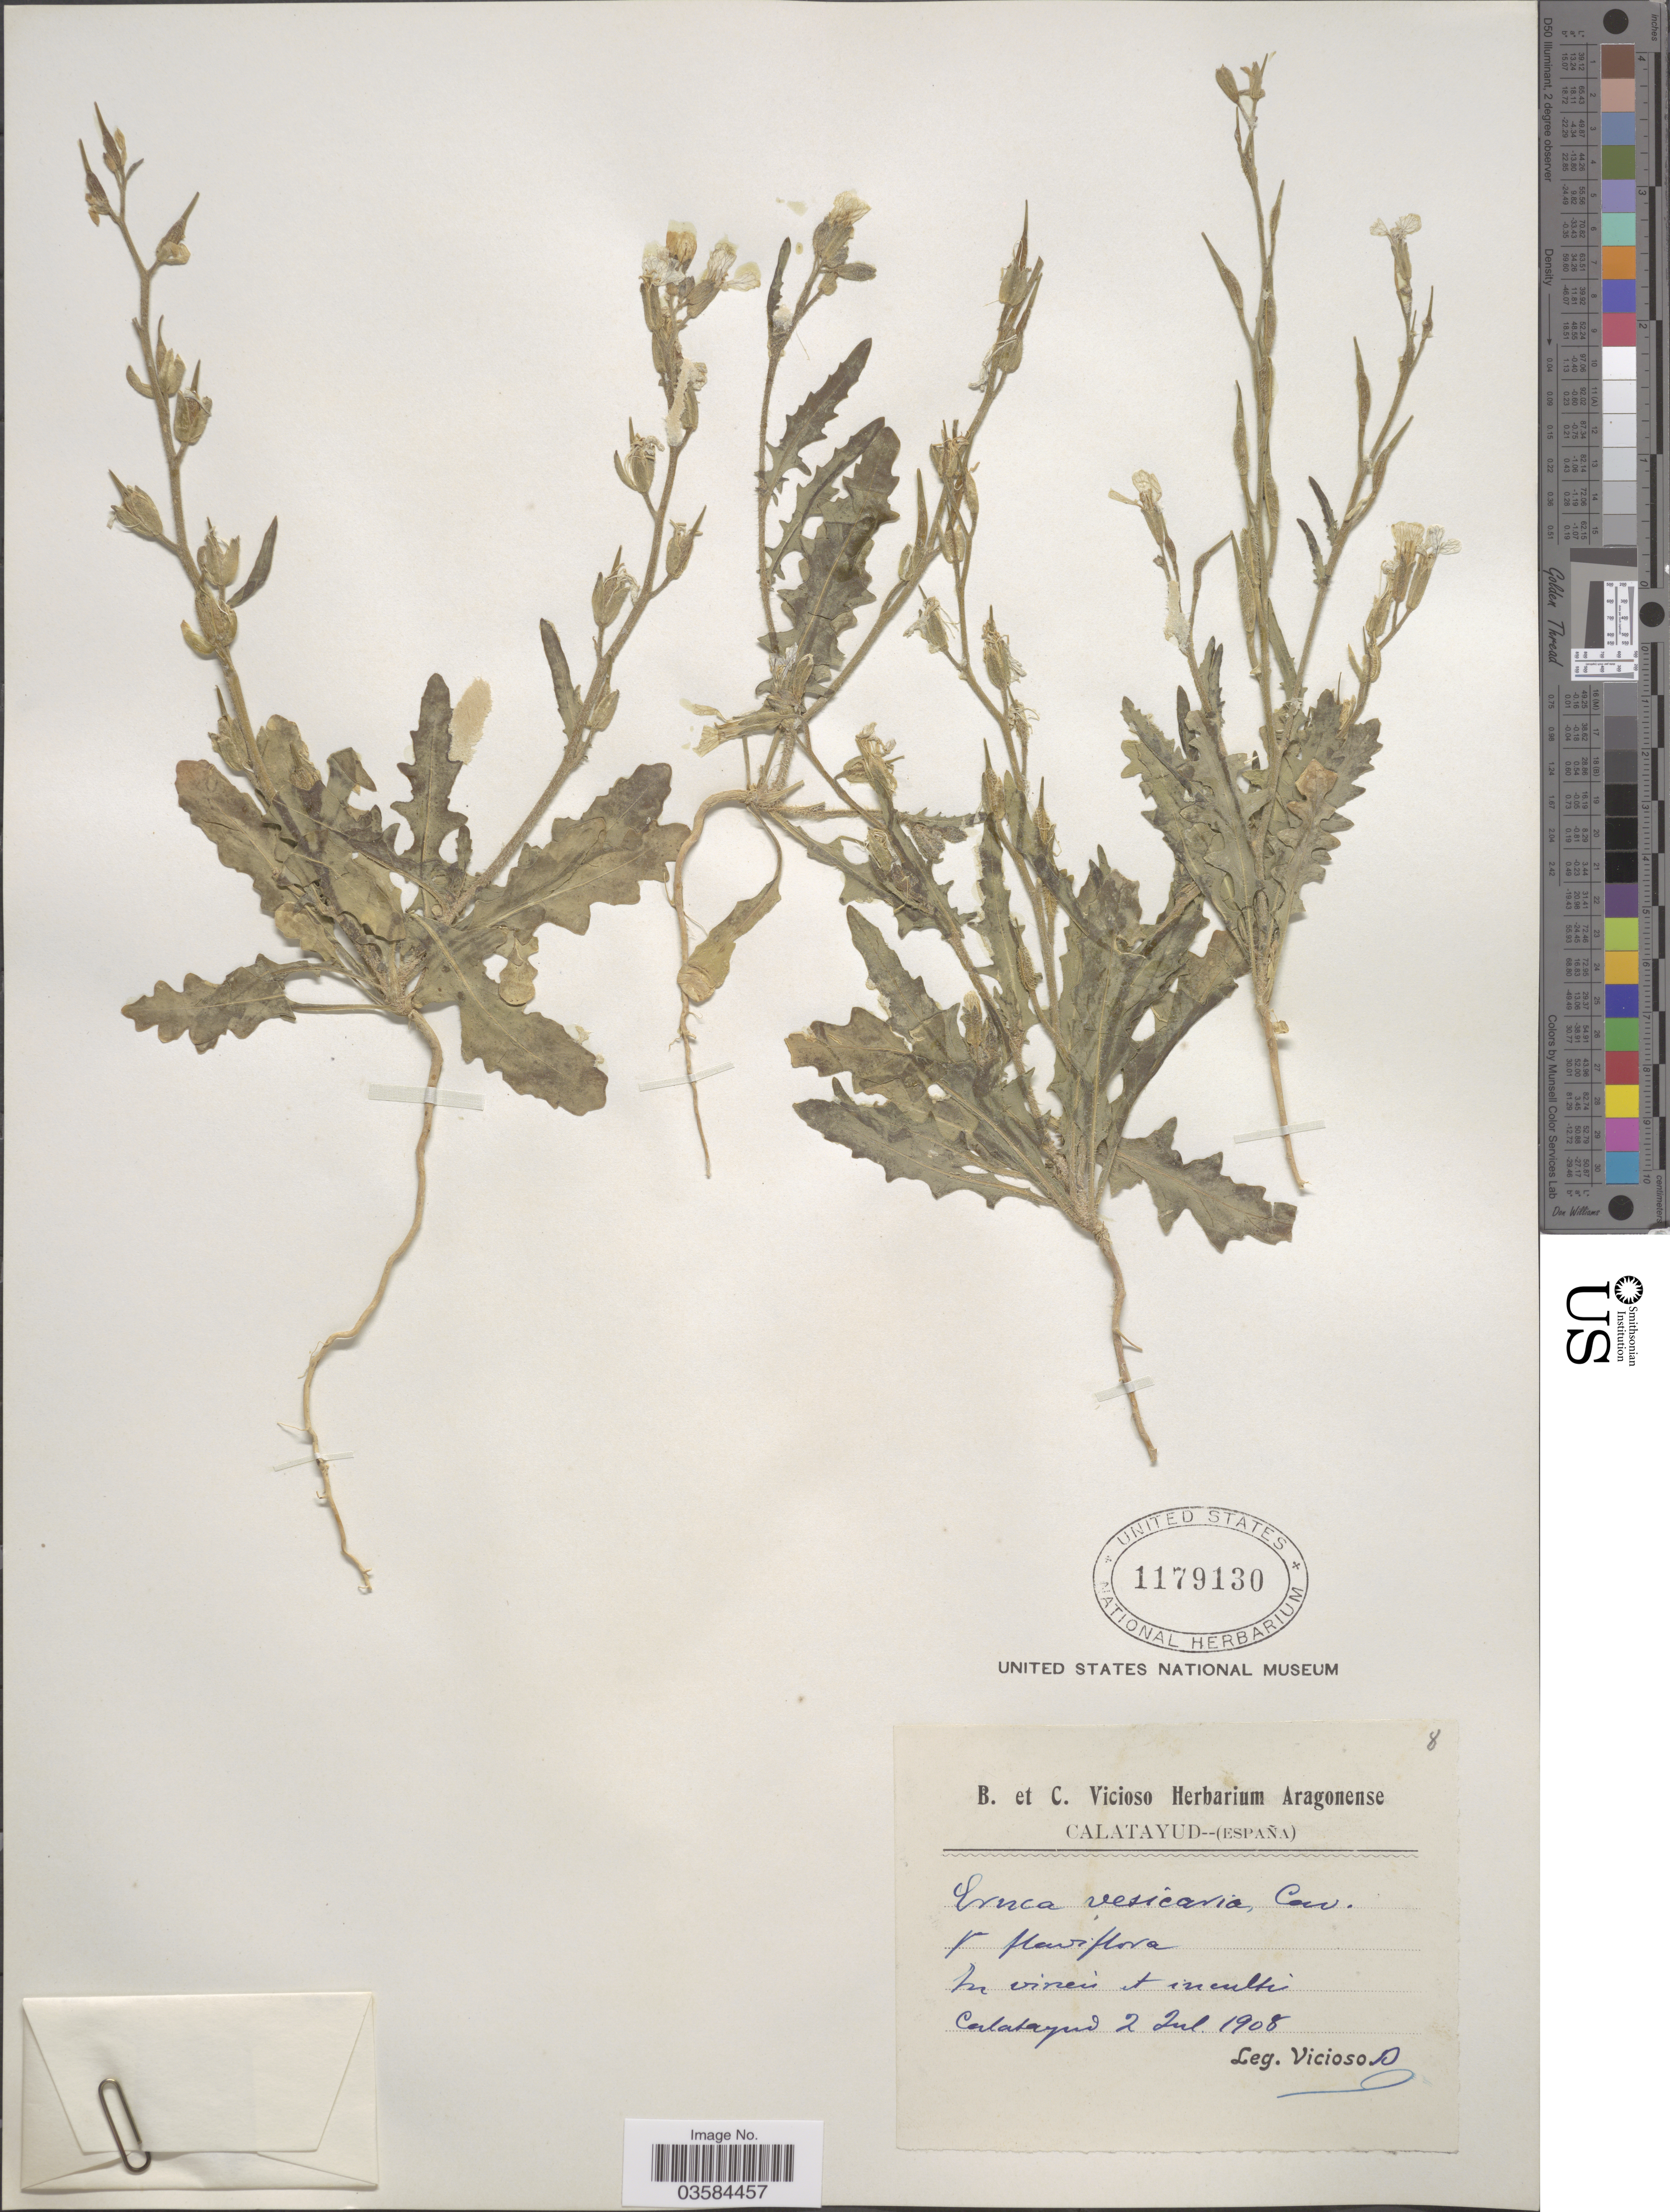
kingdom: Plantae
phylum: Tracheophyta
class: Magnoliopsida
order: Brassicales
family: Brassicaceae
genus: Eruca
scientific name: Eruca vesicaria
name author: (L.) Cav.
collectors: Vicioso, B. & C. Vicioso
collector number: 8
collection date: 1908-07-02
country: Spain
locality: Calatayud. In vines et incultes.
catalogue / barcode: US 1179130